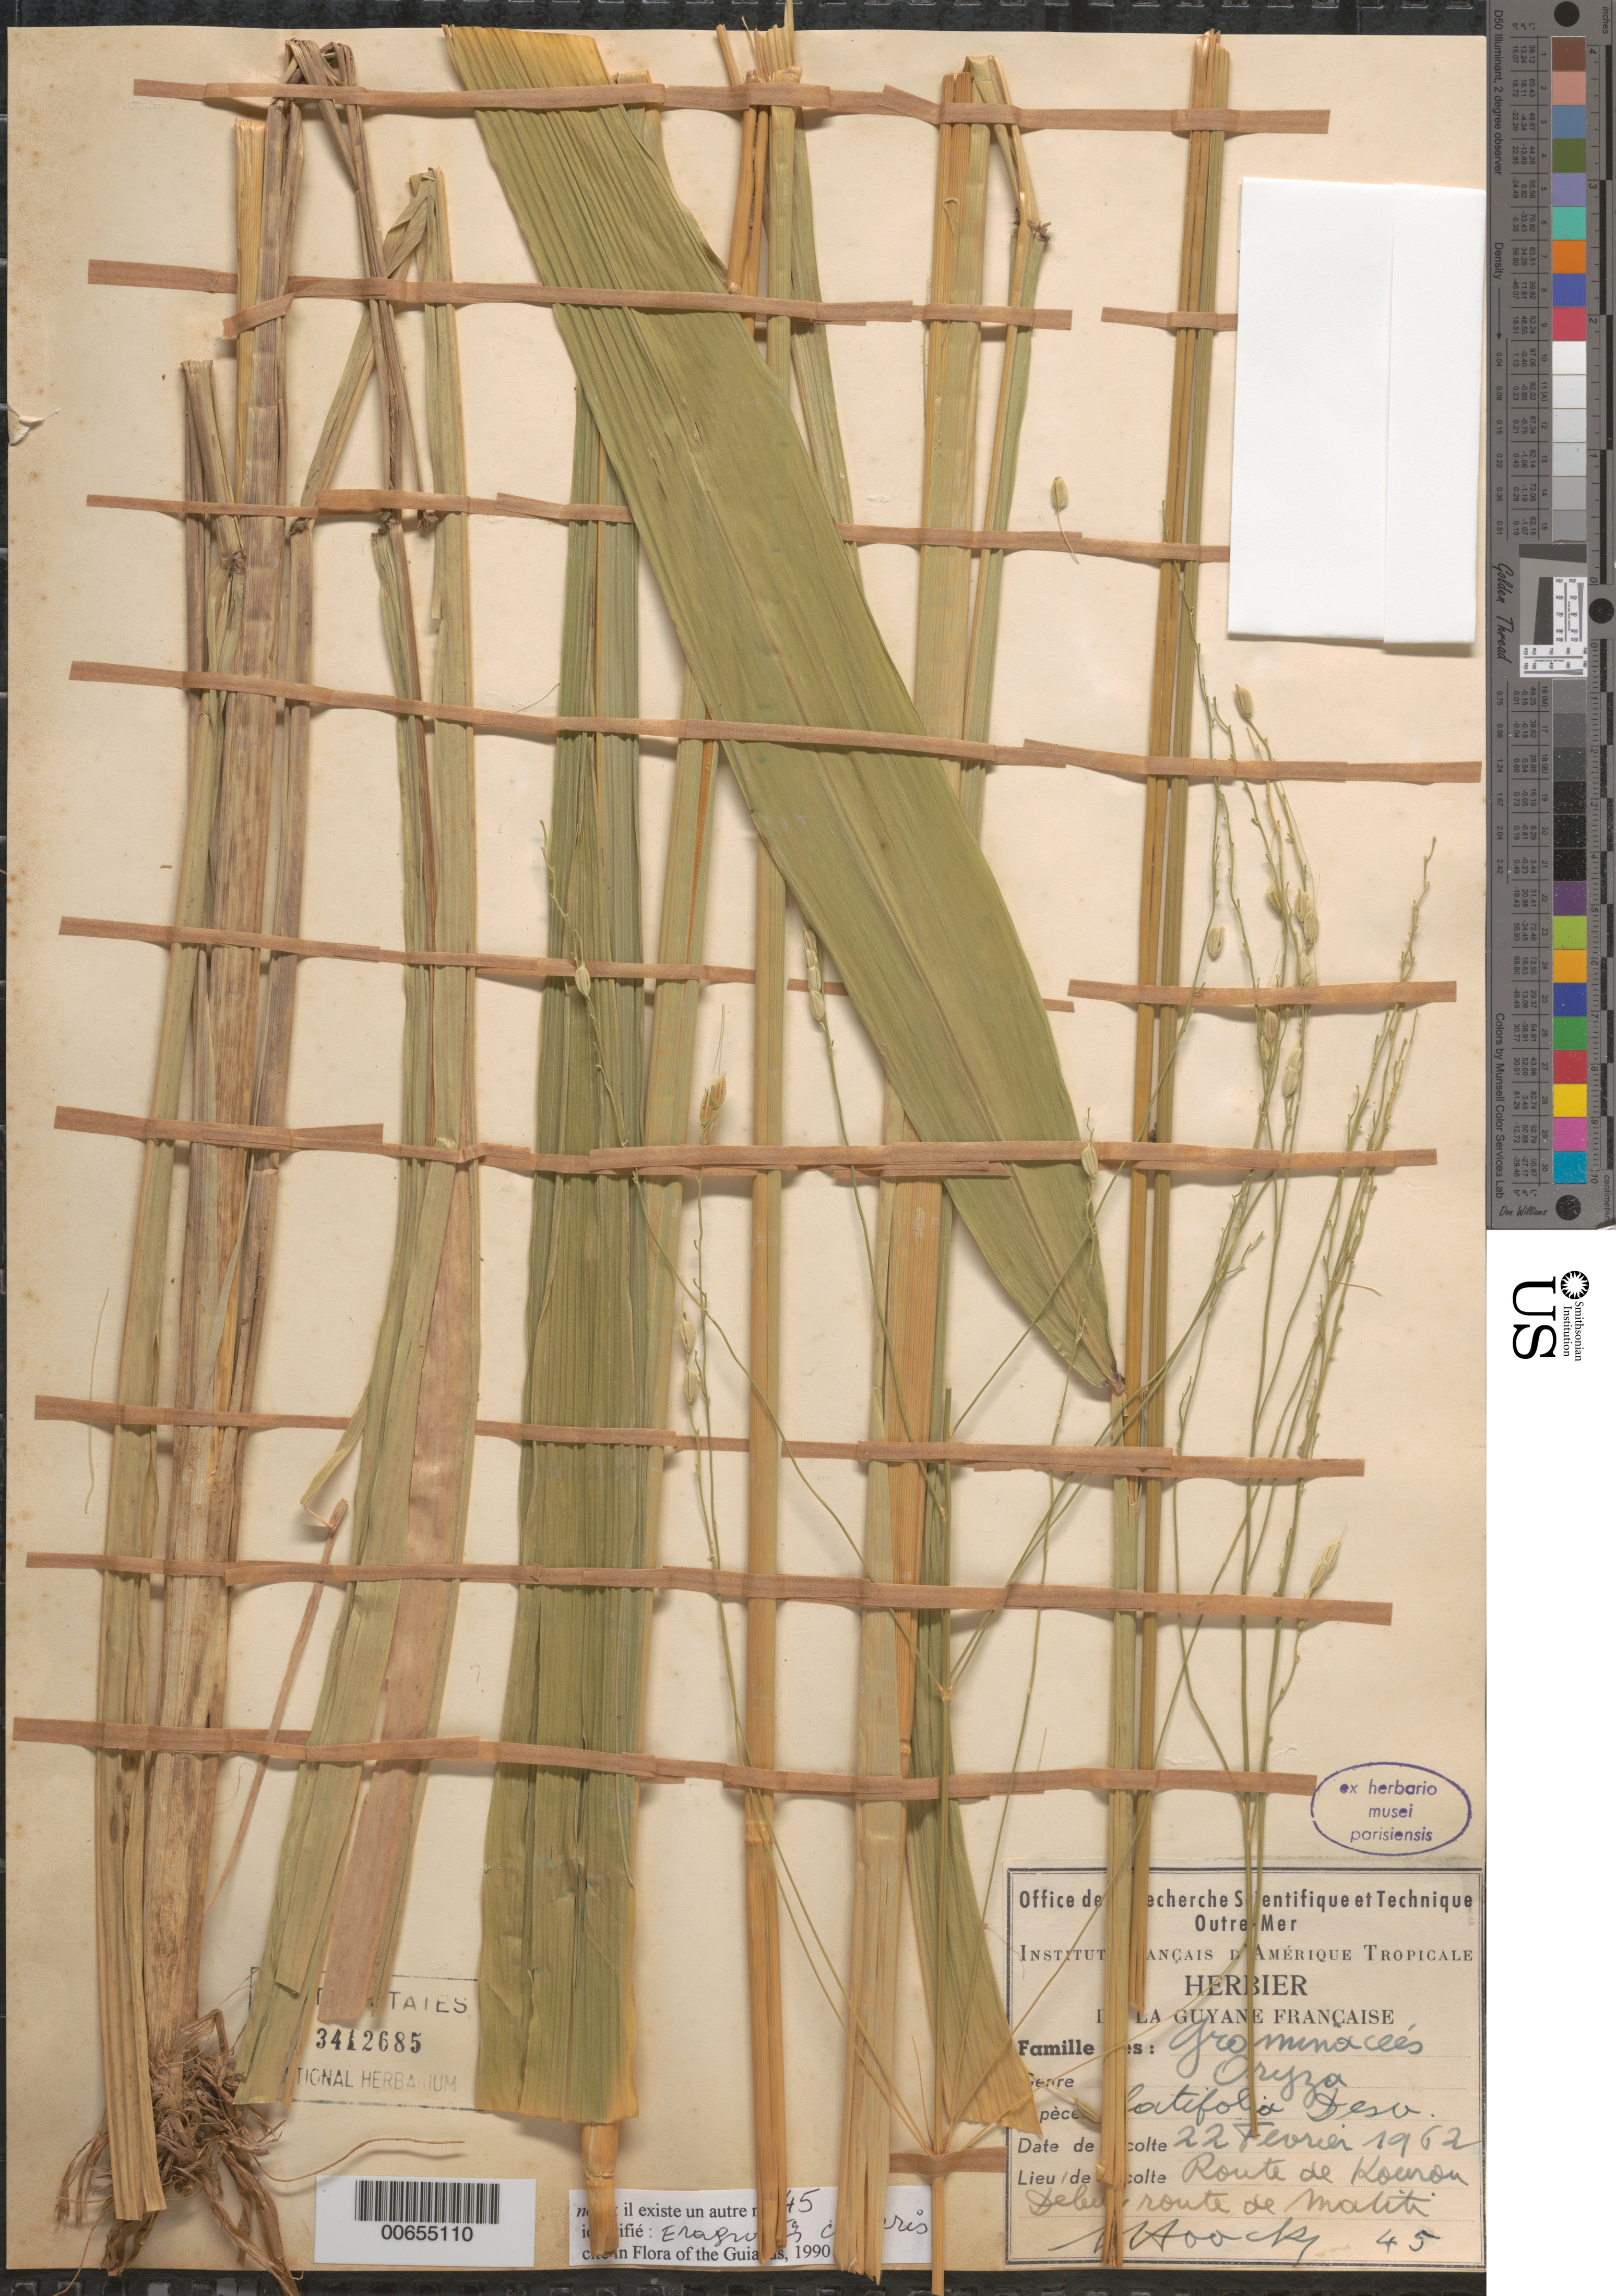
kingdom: Plantae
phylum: Tracheophyta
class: Liliopsida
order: Poales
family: Poaceae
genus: Oryza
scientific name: Oryza latifolia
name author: Desv.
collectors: J. Hoock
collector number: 45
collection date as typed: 22-Feb-62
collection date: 1962-02-22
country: French Guiana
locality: Route de Kourou, debut route de Matiti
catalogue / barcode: US 3412685